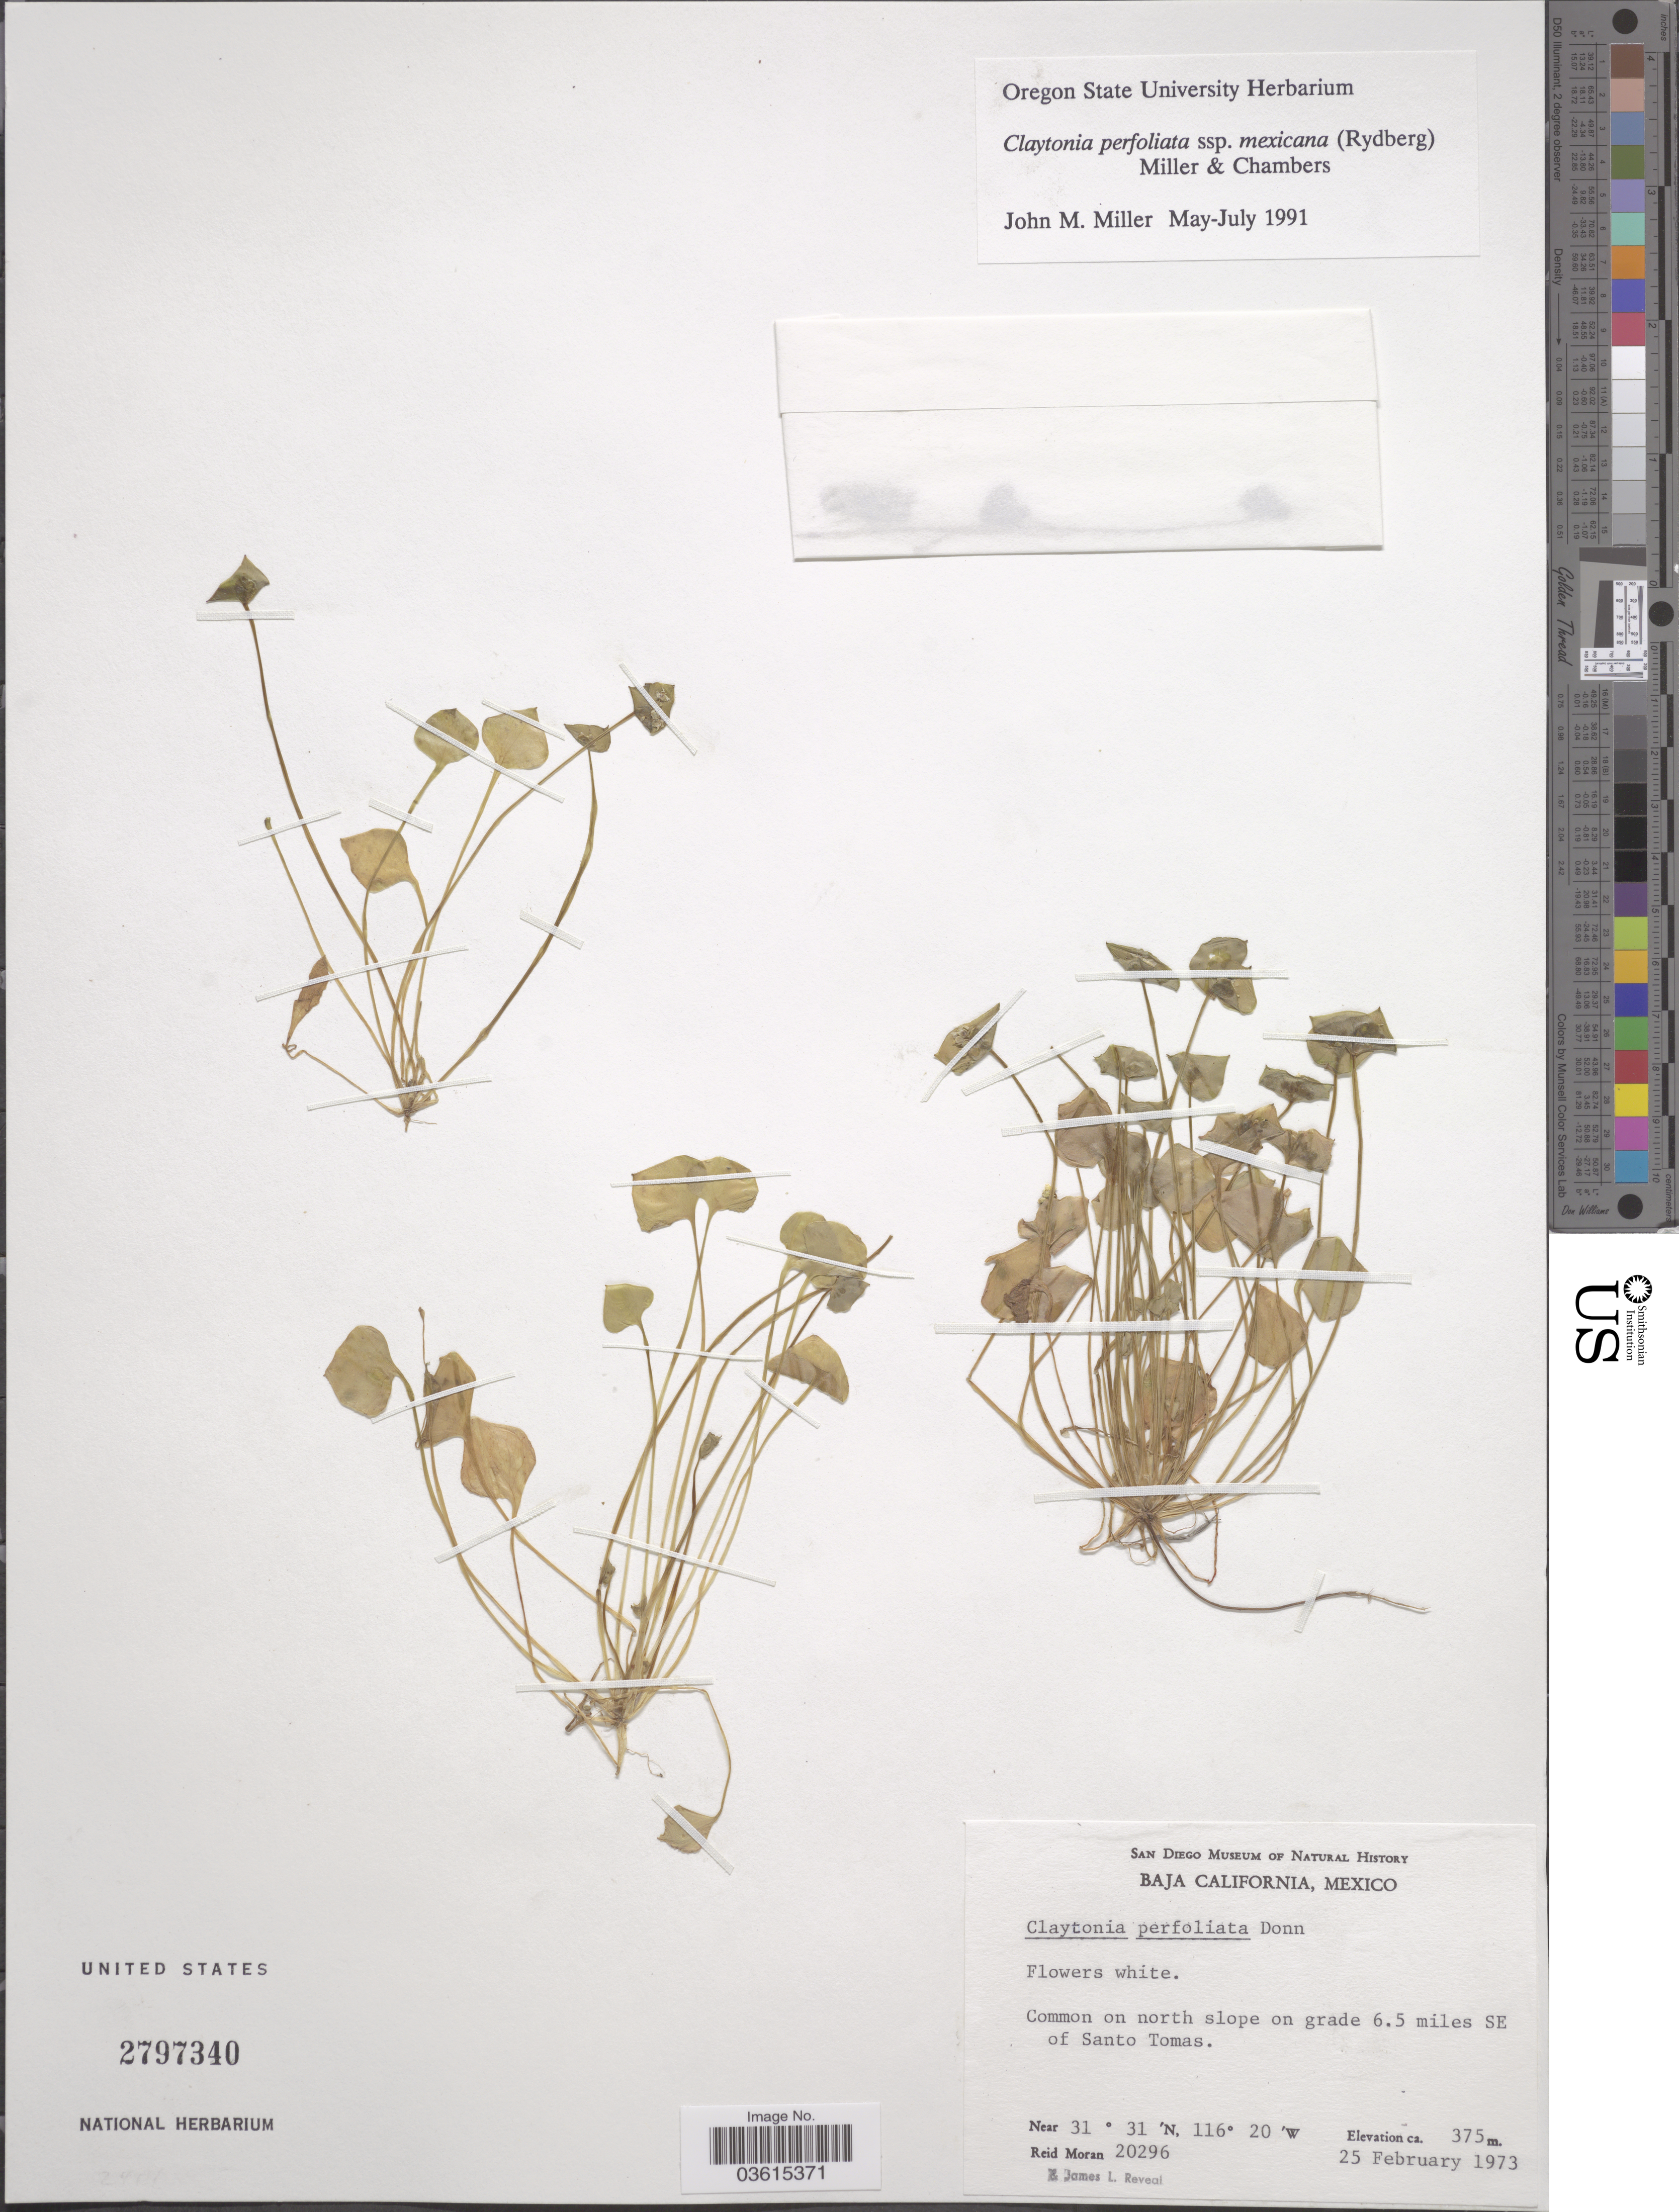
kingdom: Plantae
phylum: Tracheophyta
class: Magnoliopsida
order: Caryophyllales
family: Montiaceae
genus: Claytonia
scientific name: Claytonia perfoliata subsp. mexicana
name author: (Rydb.) Mill. & Chambers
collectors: R. V. Moran & J. L. Reveal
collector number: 20296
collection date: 1973-02-25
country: Mexico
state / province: Baja California Norte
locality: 6.5 miles SE of Santo Tomas.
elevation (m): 375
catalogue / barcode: US 2797340